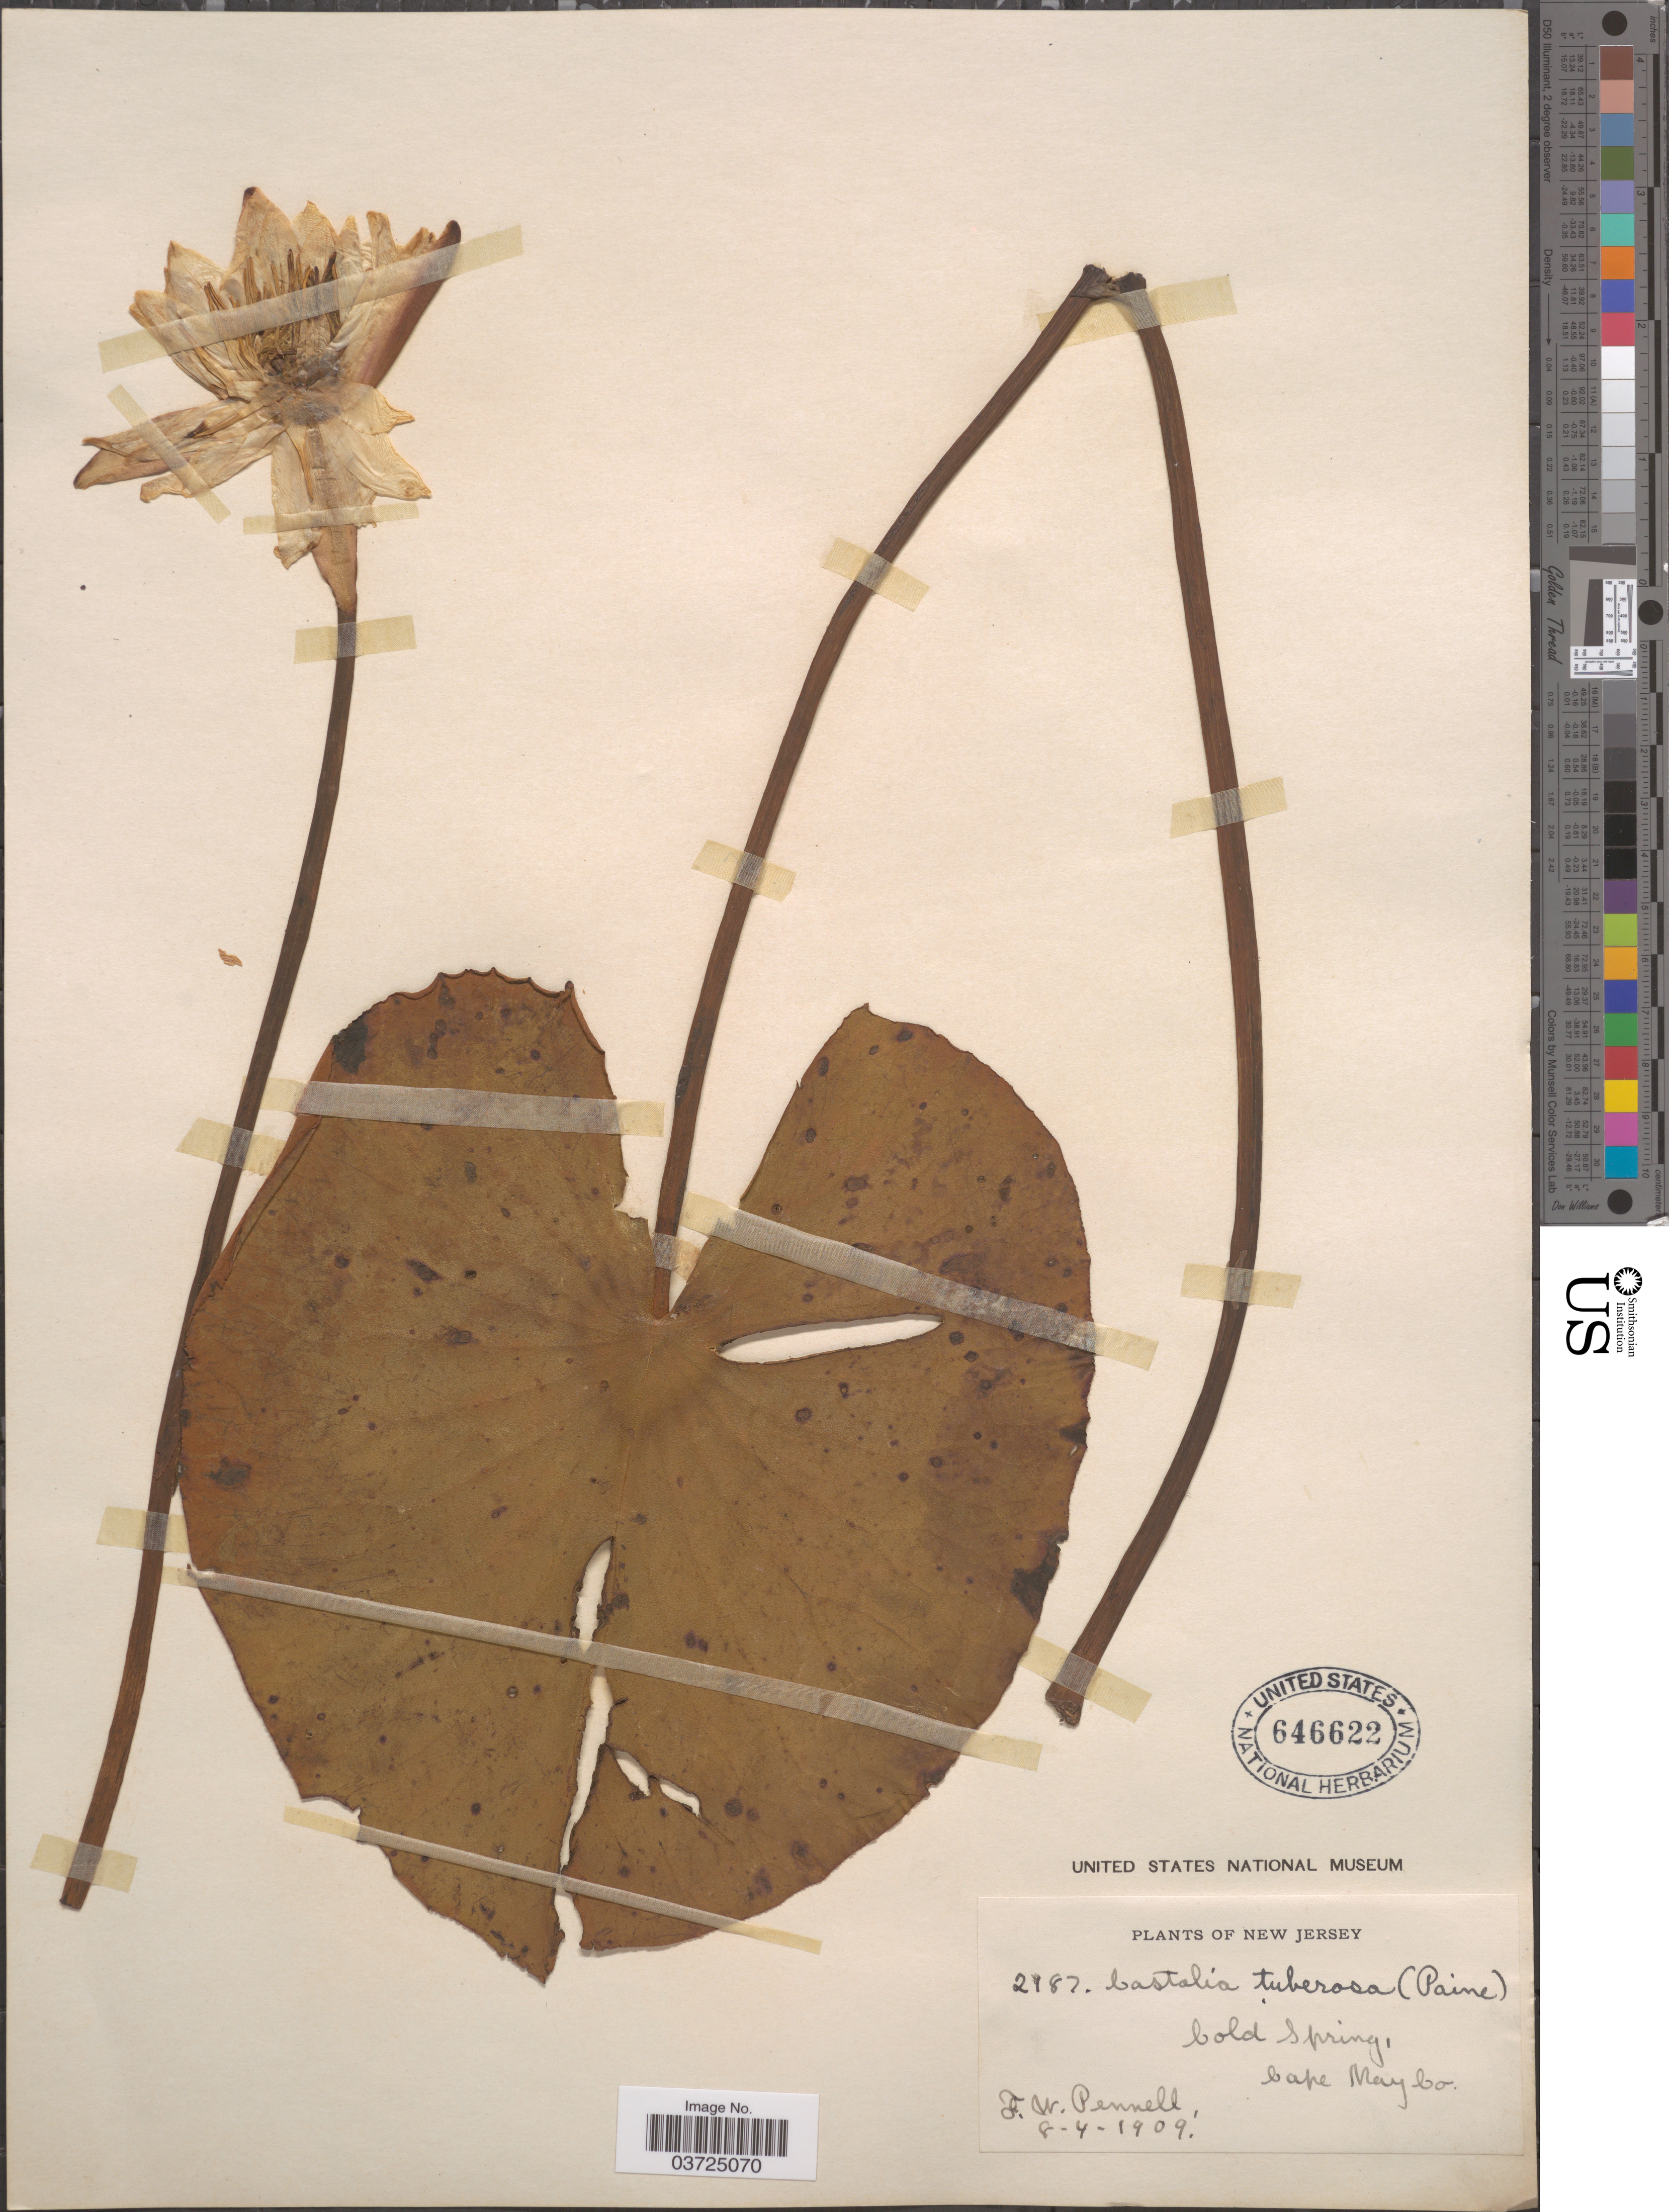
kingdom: Plantae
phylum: Tracheophyta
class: Magnoliopsida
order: Nymphaeales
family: Nymphaeaceae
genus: Nymphaea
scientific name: Nymphaea tuberosa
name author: Paine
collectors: F. W. Pennell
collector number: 2187*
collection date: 1909-08-04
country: United States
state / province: New Jersey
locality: Cold Spring, Cape May Co.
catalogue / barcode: US 646622